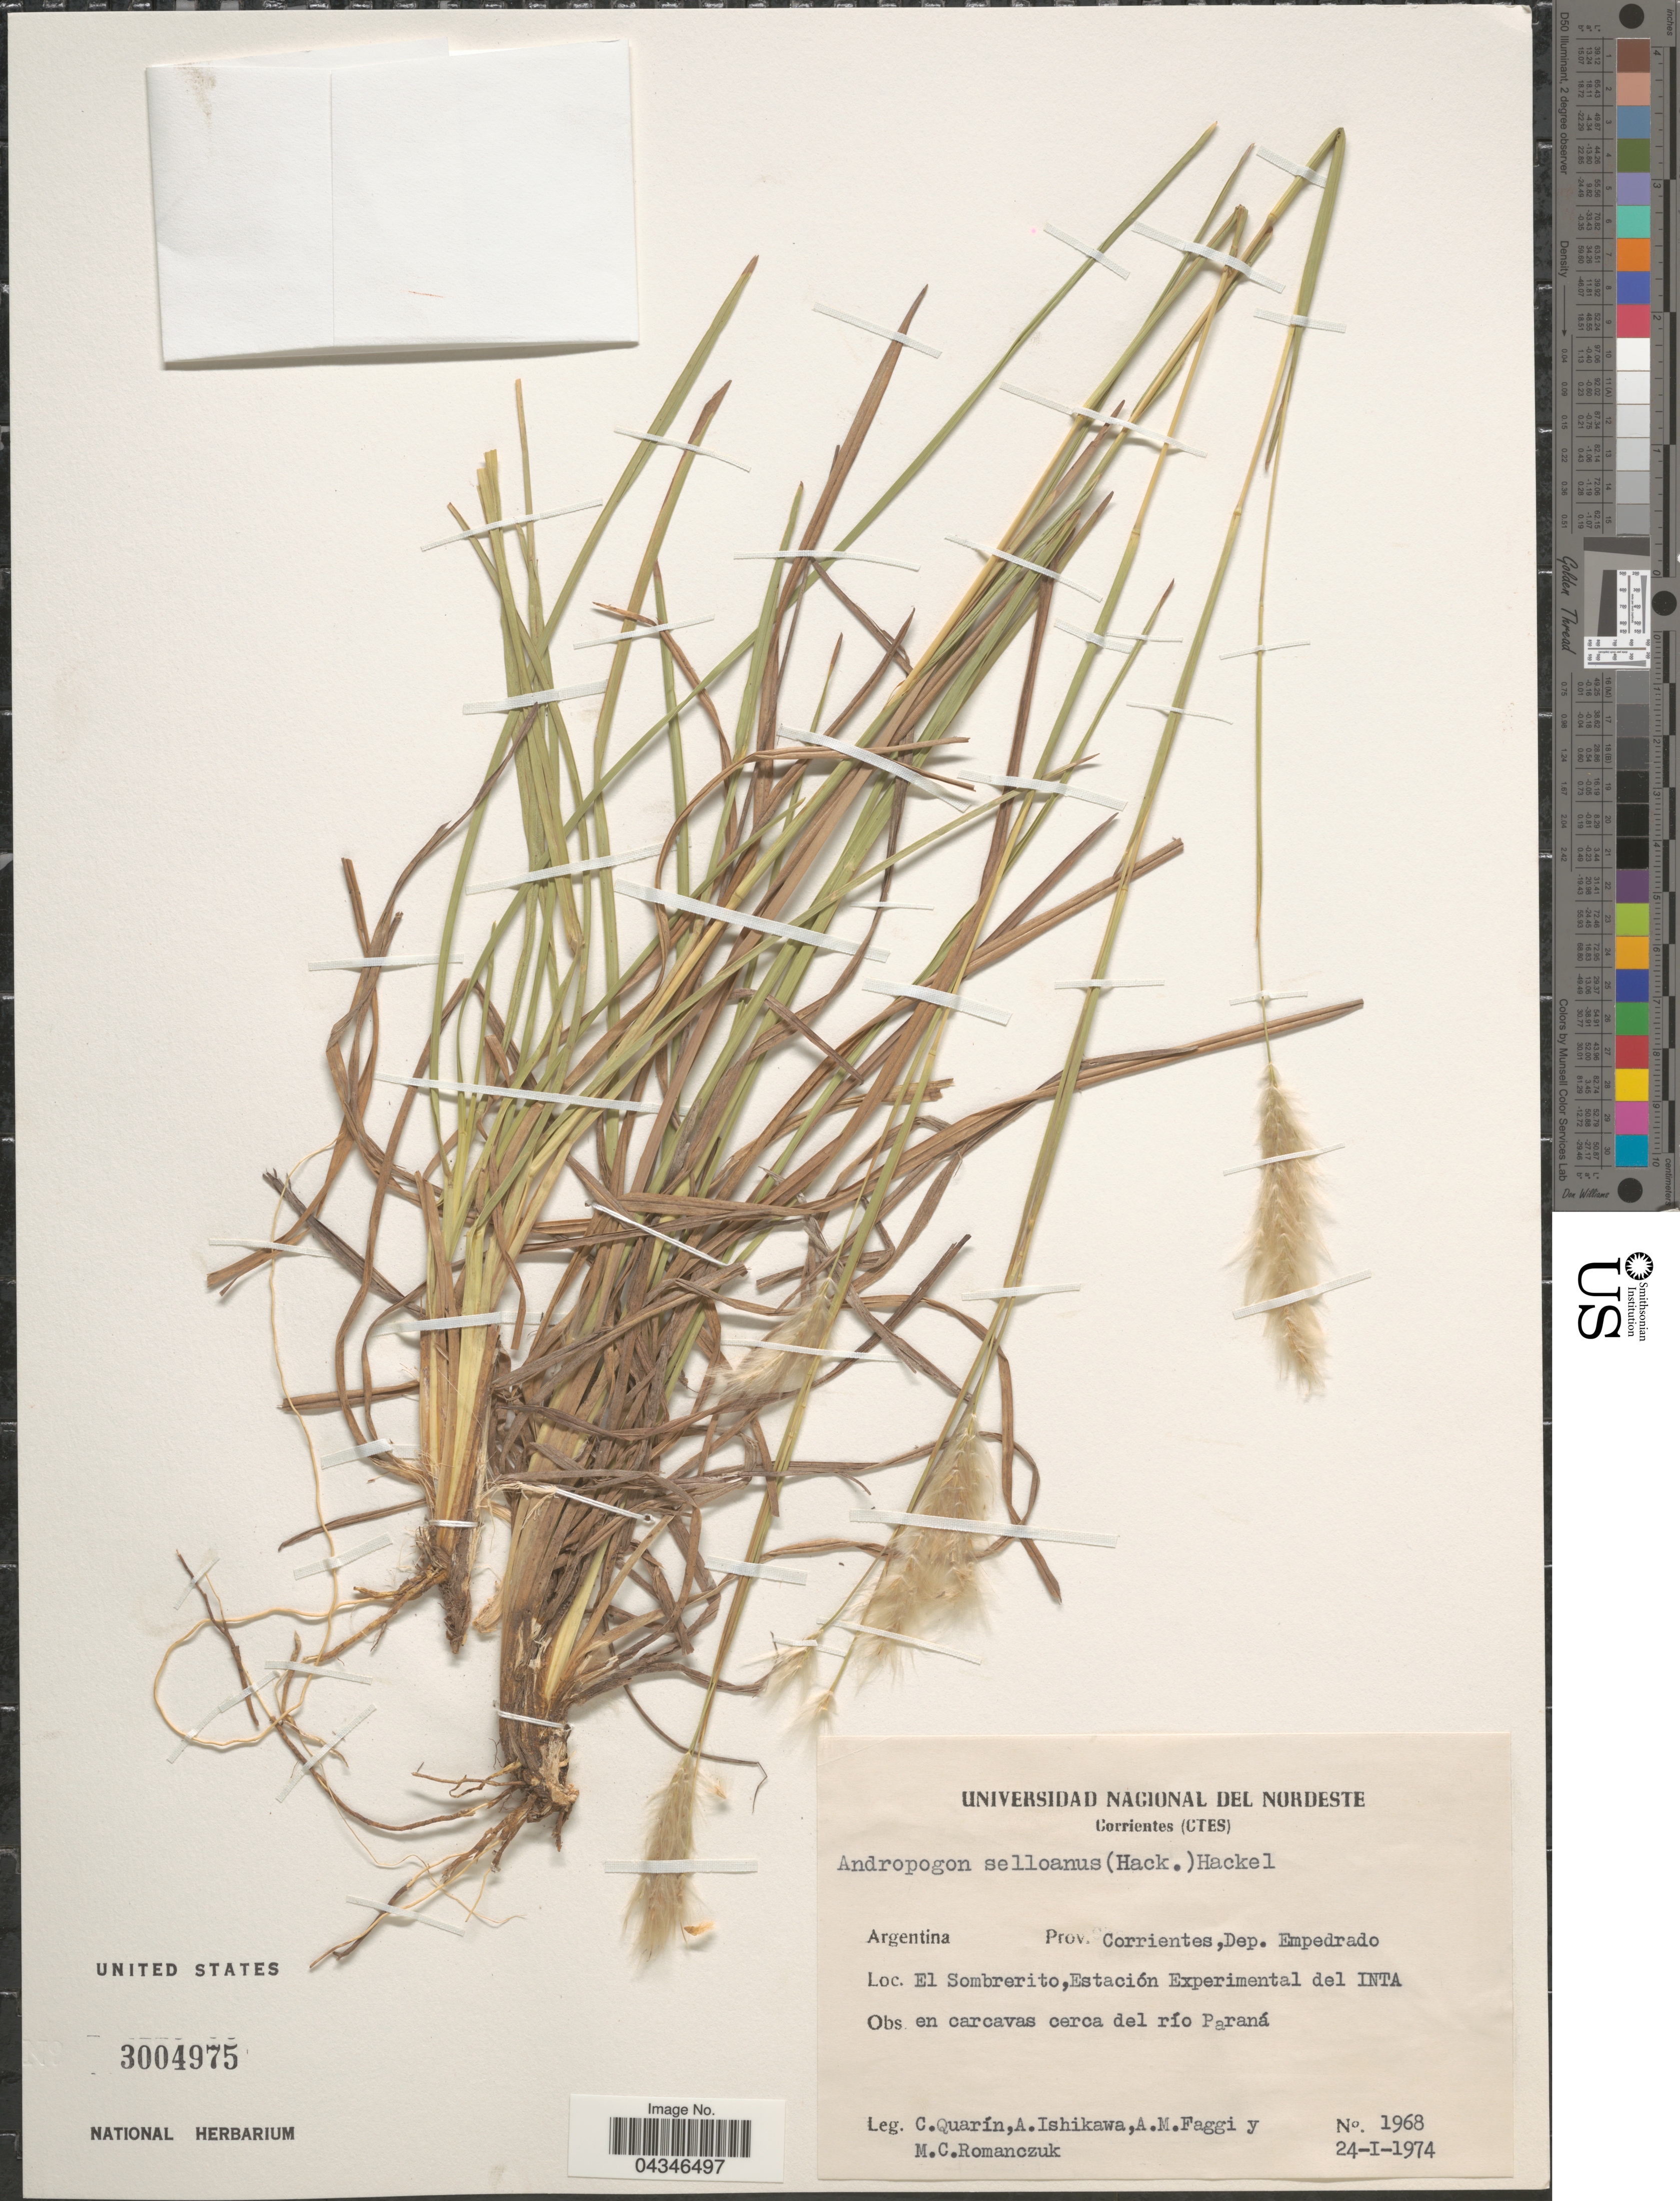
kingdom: Plantae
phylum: Tracheophyta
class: Liliopsida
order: Poales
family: Poaceae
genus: Andropogon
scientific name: Andropogon selloanus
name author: (Hack.) Hack.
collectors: C. Quarín, A. Ishikawa, A. Faggi & M. C. Romanczuk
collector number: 1968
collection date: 1974-01-24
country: Argentina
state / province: Corrientes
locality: Dep. Empedrado. El Sombrerito, Estación Experimental del INTA.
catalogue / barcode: US 3004975